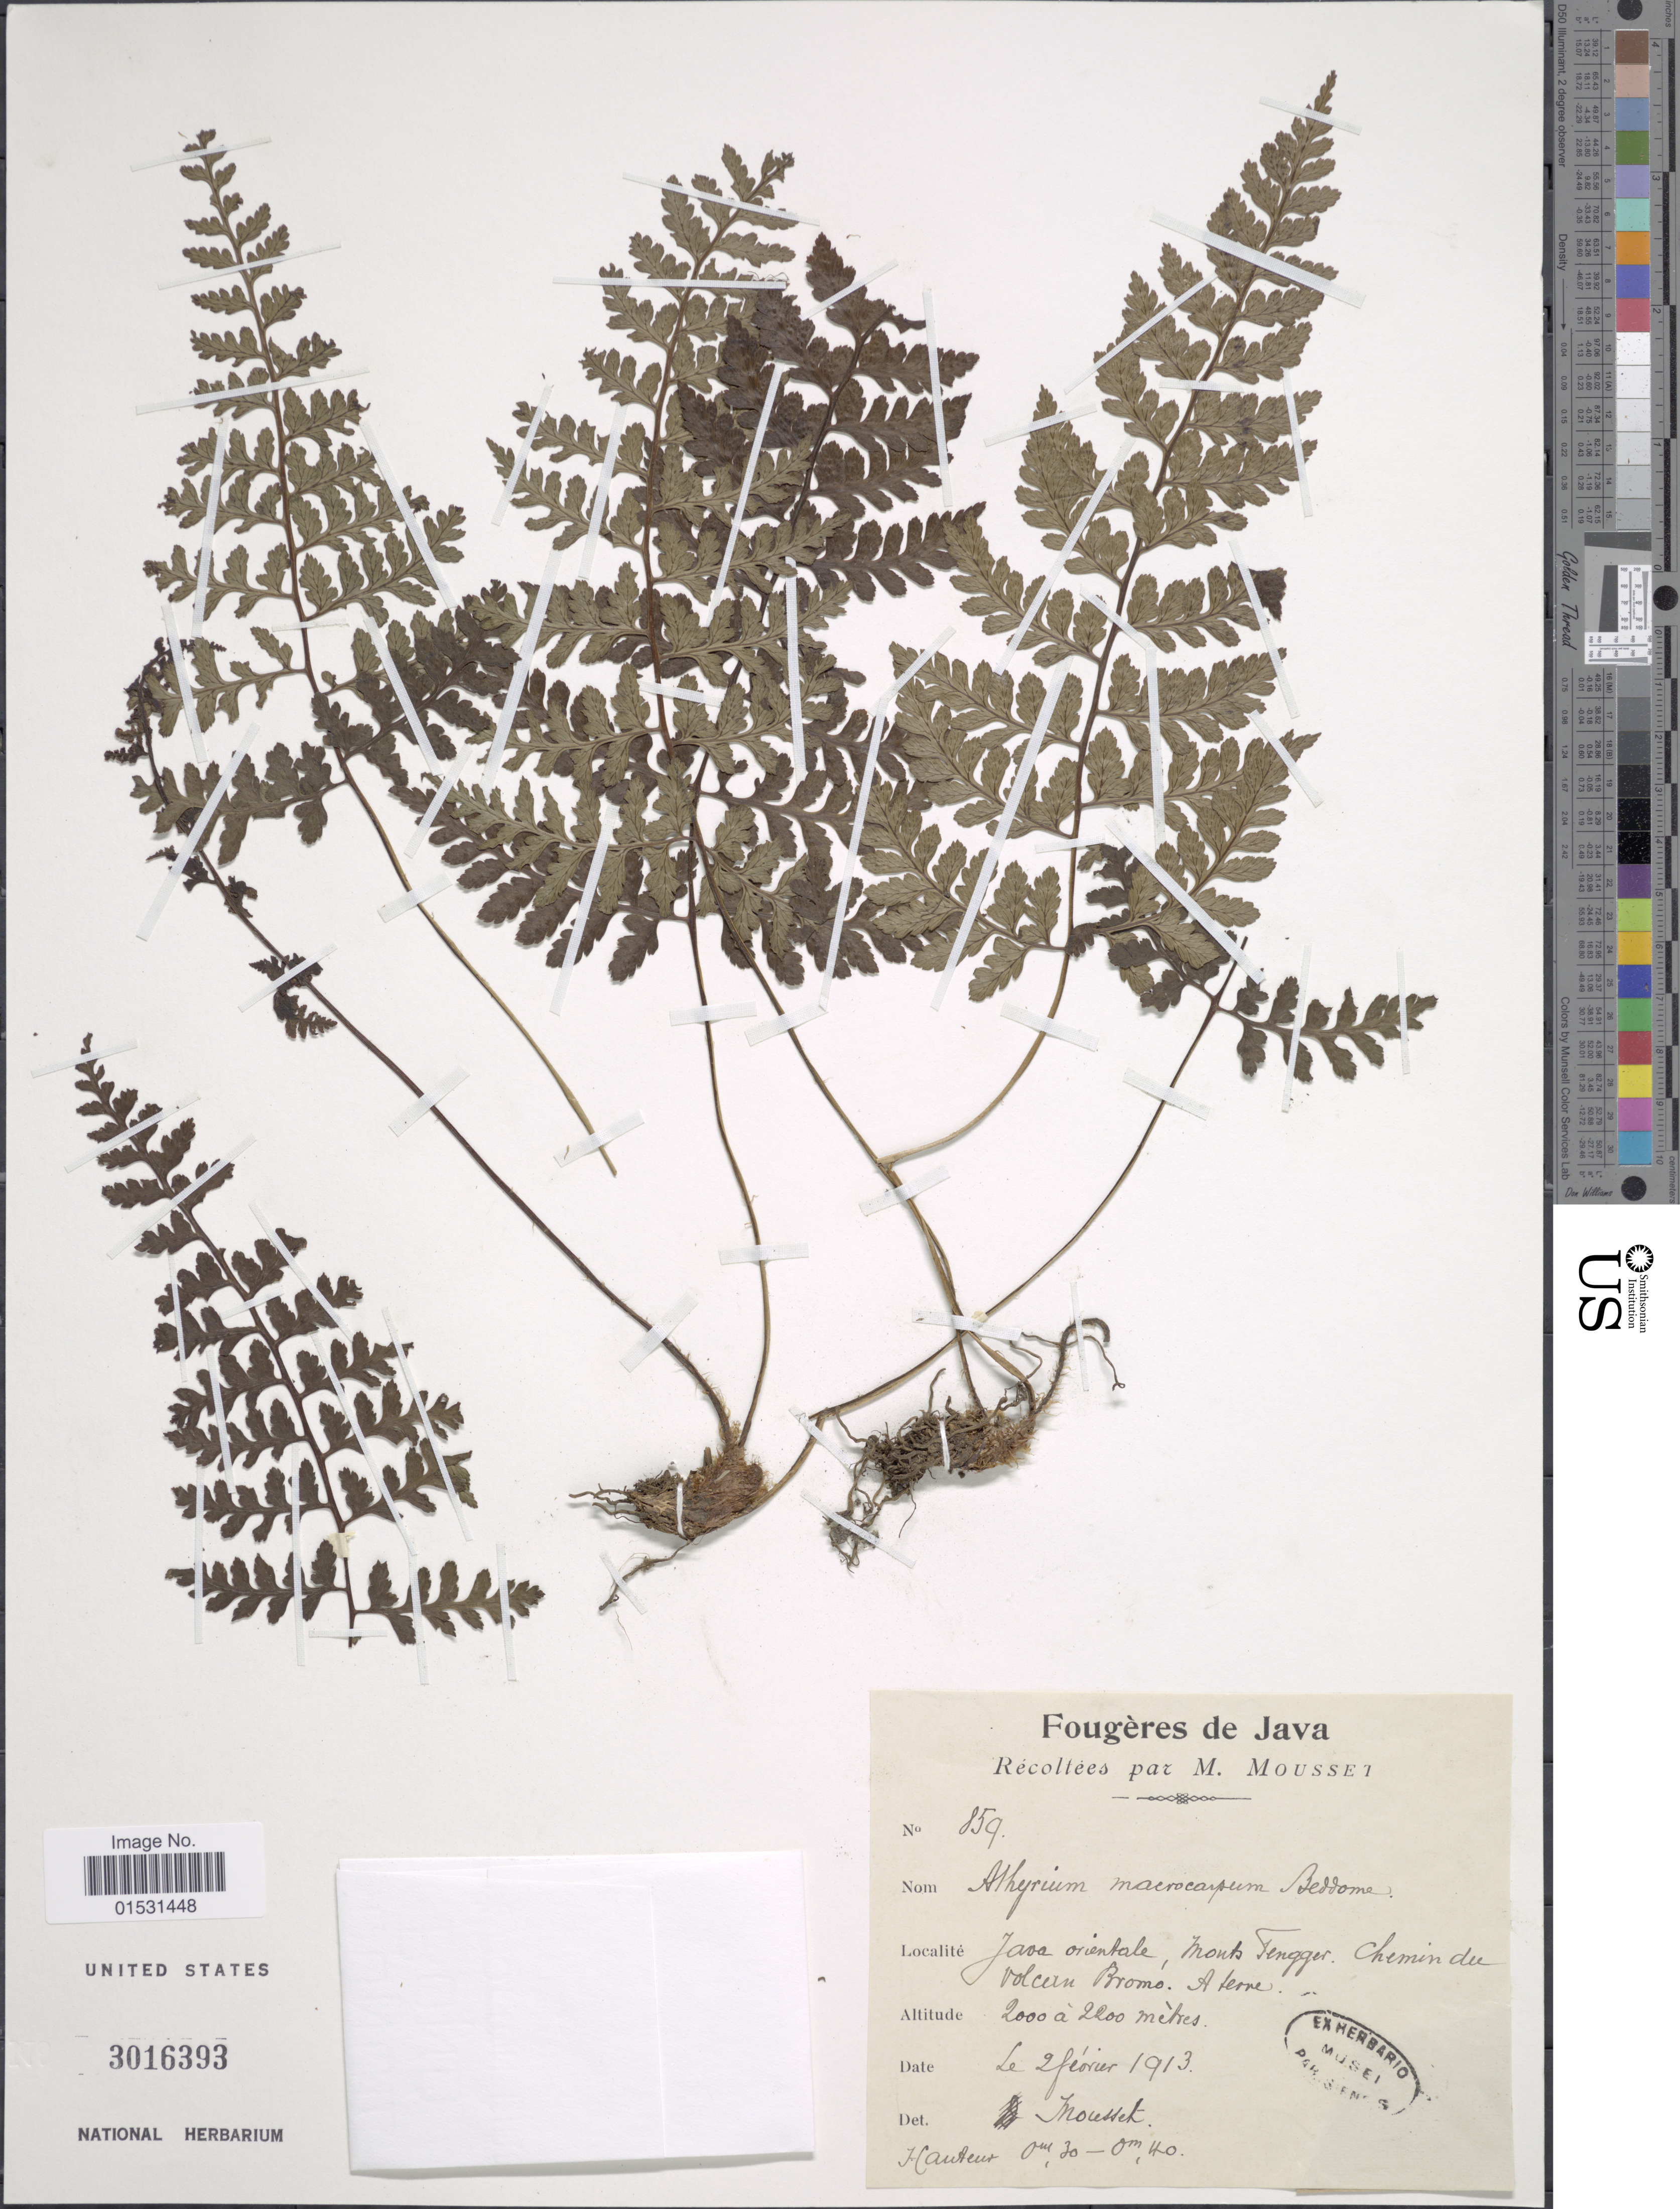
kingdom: Plantae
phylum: Tracheophyta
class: Polypodiopsida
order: Polypodiales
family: Athyriaceae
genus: Athyrium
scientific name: Athyrium macrocarpon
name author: Bedd.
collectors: Mousset, --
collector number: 859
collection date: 1913-02-02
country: Indonesia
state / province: Java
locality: Java orientale, Mouts Tengger, Chemin du volcan Bromo. A terne.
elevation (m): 2200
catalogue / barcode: US 3016393